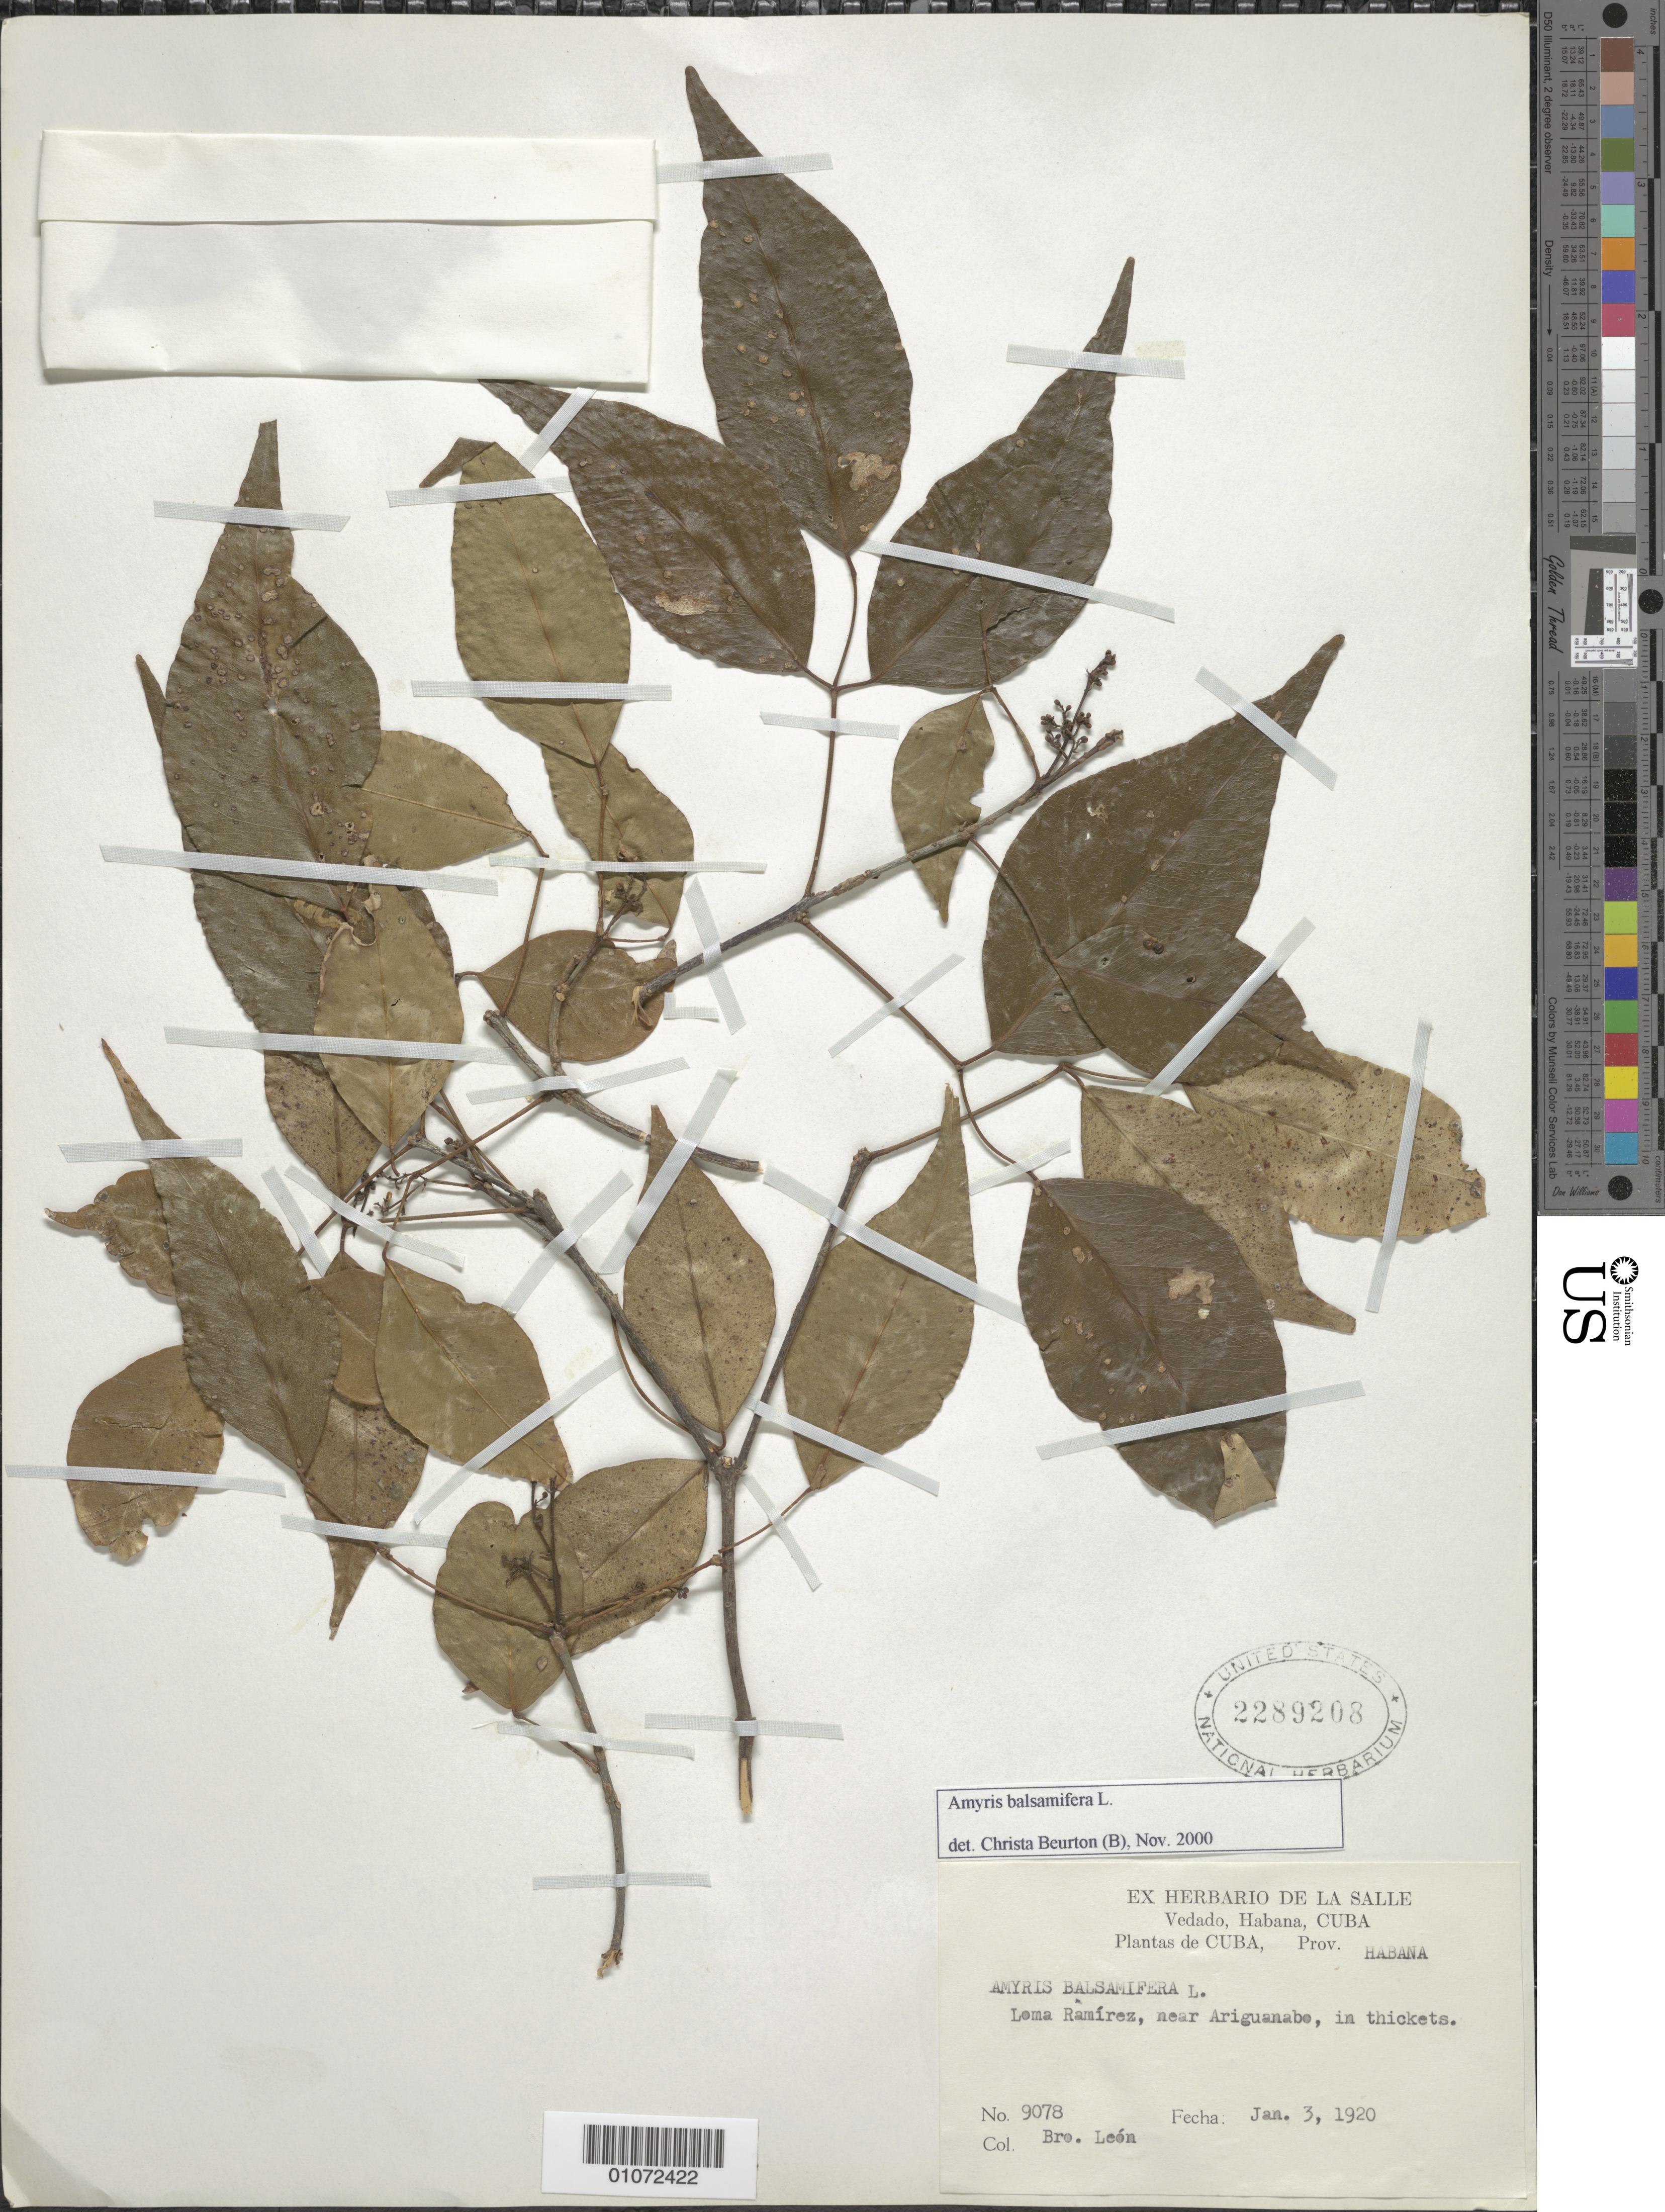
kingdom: Plantae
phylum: Tracheophyta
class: Magnoliopsida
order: Sapindales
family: Rutaceae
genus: Amyris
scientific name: Amyris balsamifera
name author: L.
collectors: Bro. León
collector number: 9078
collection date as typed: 03 Jan 1920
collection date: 1920-01-03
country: Cuba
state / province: La Habana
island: Cuba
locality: Lema Ramirez, near Ariguanabe, in thickets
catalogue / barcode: US 2289208